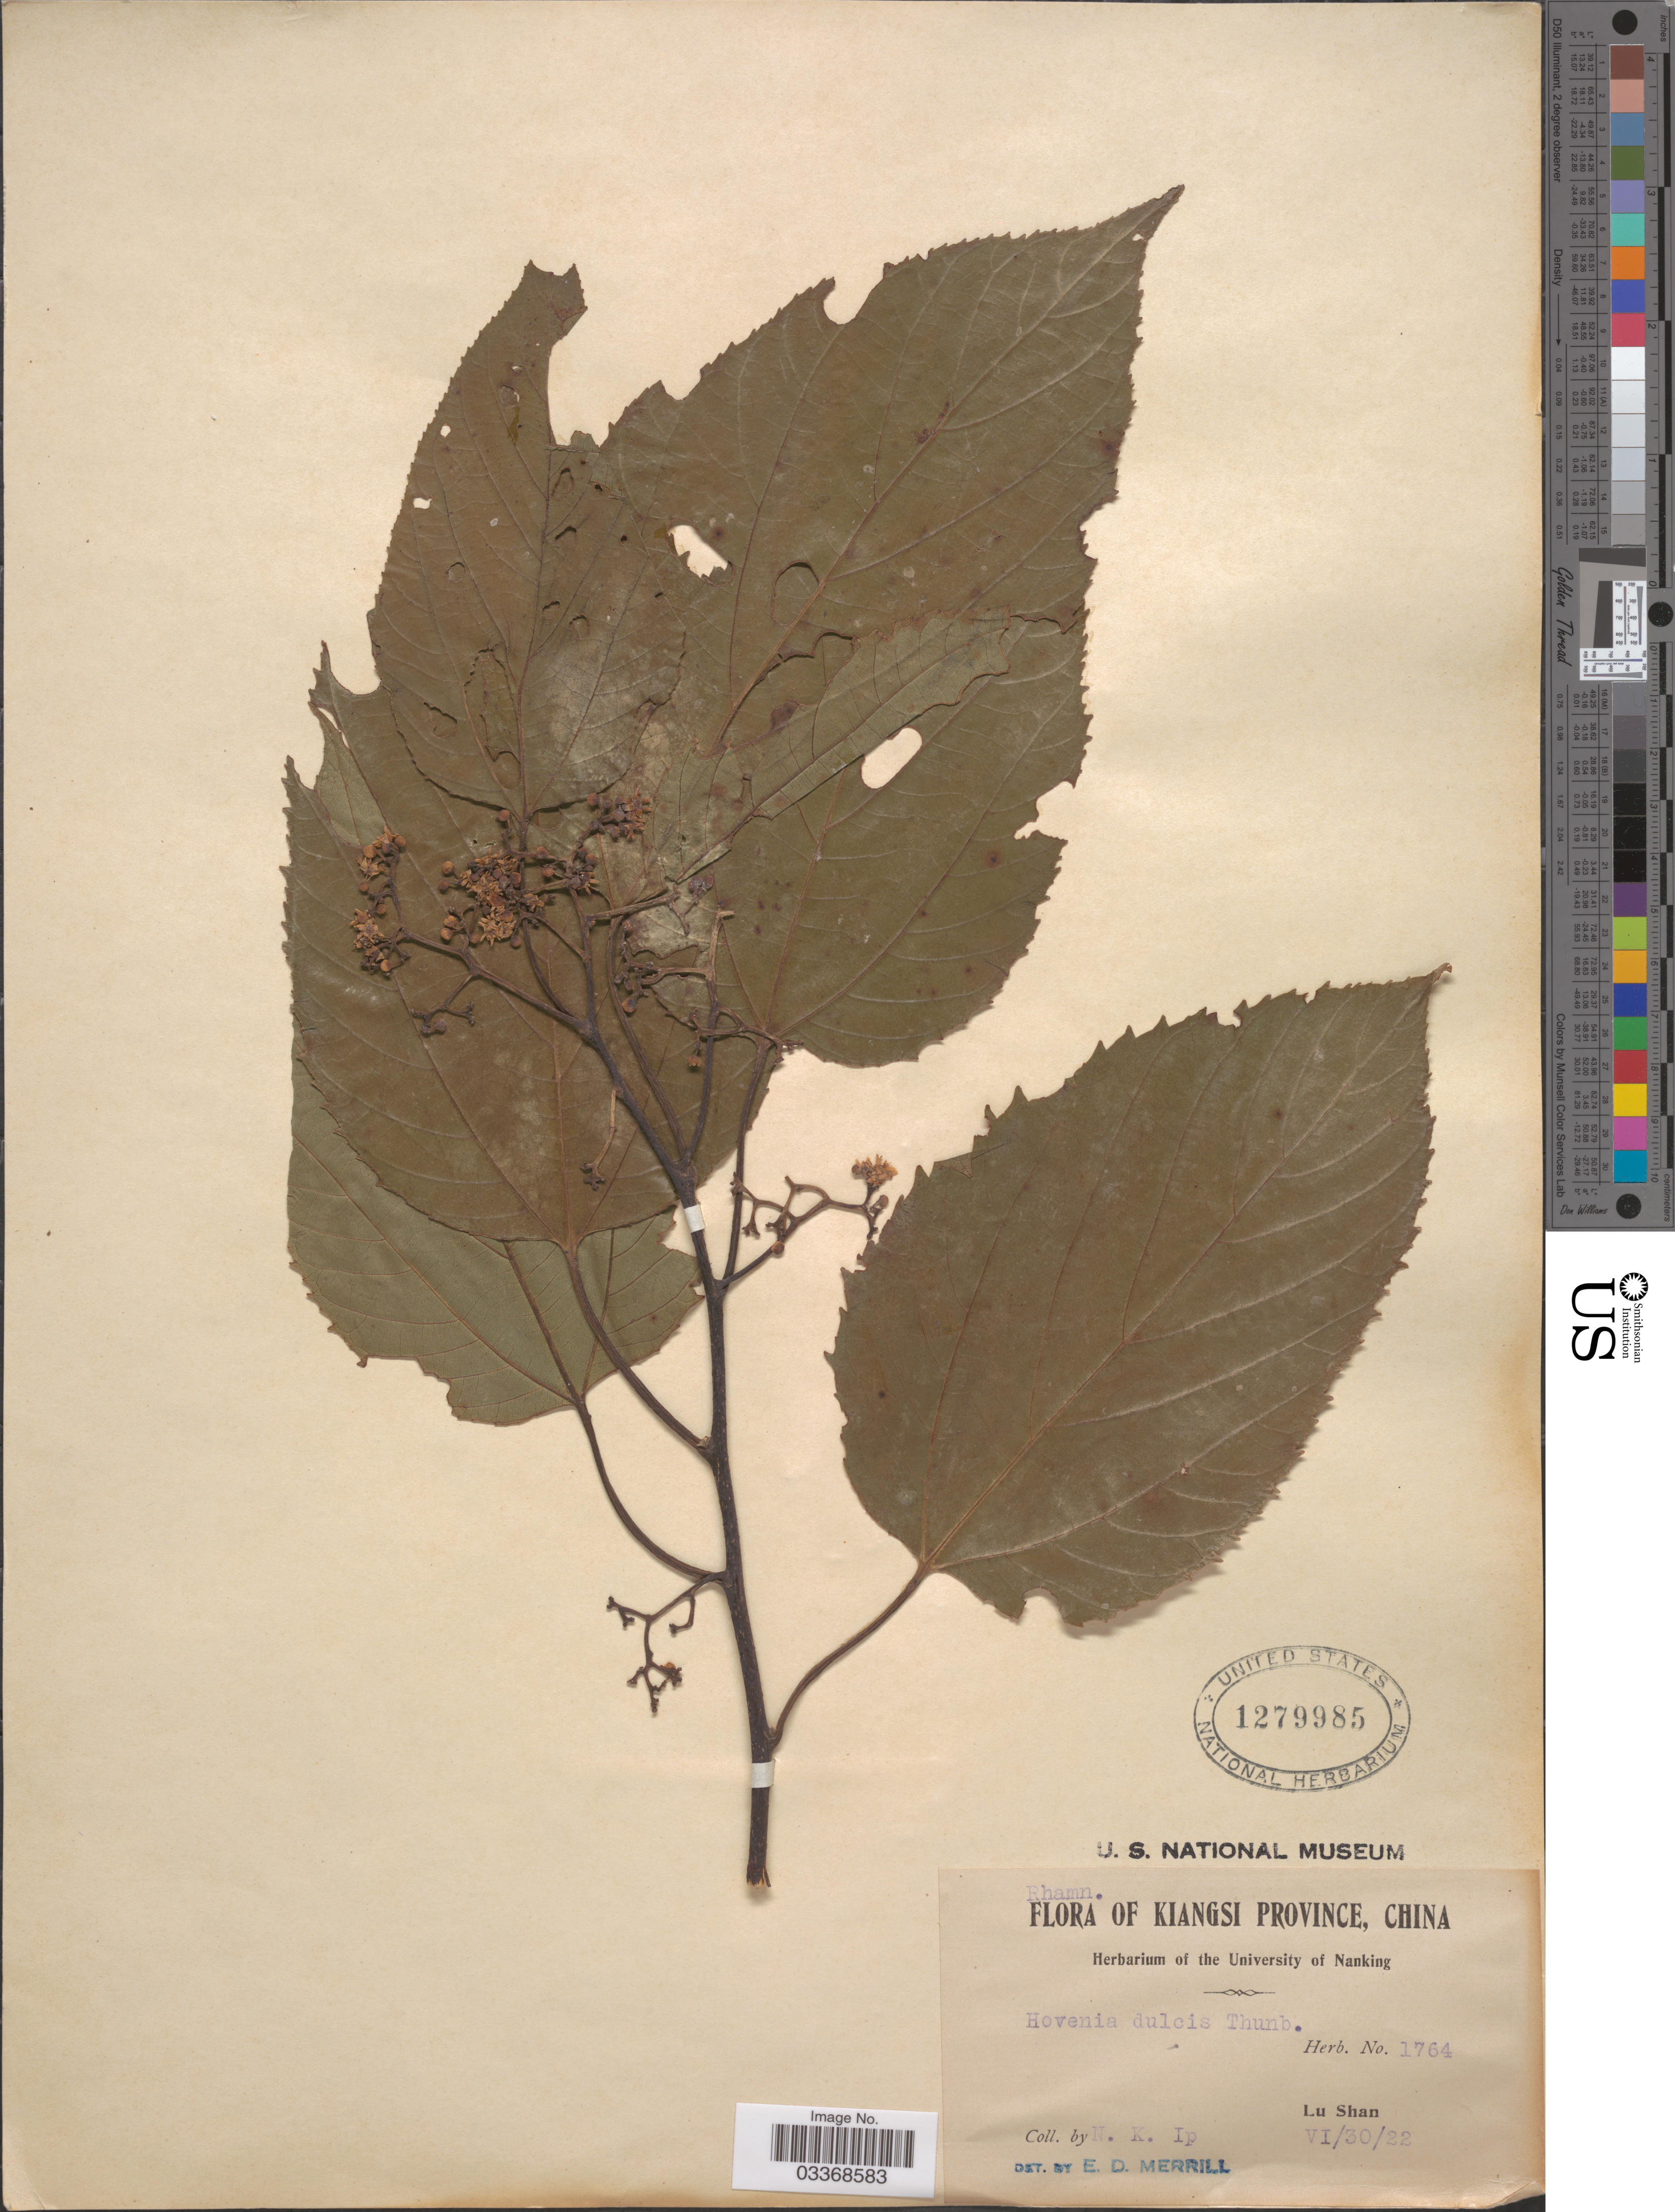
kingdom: Plantae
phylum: Tracheophyta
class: Magnoliopsida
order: Rosales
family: Rhamnaceae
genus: Hovenia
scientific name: Hovenia dulcis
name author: Thunb.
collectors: N. Ip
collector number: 1764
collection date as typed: Transcribed d/m/y: 30/6/22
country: China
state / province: Jiangxi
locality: Kiangsi Province. Lu Shan.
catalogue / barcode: US 1279985